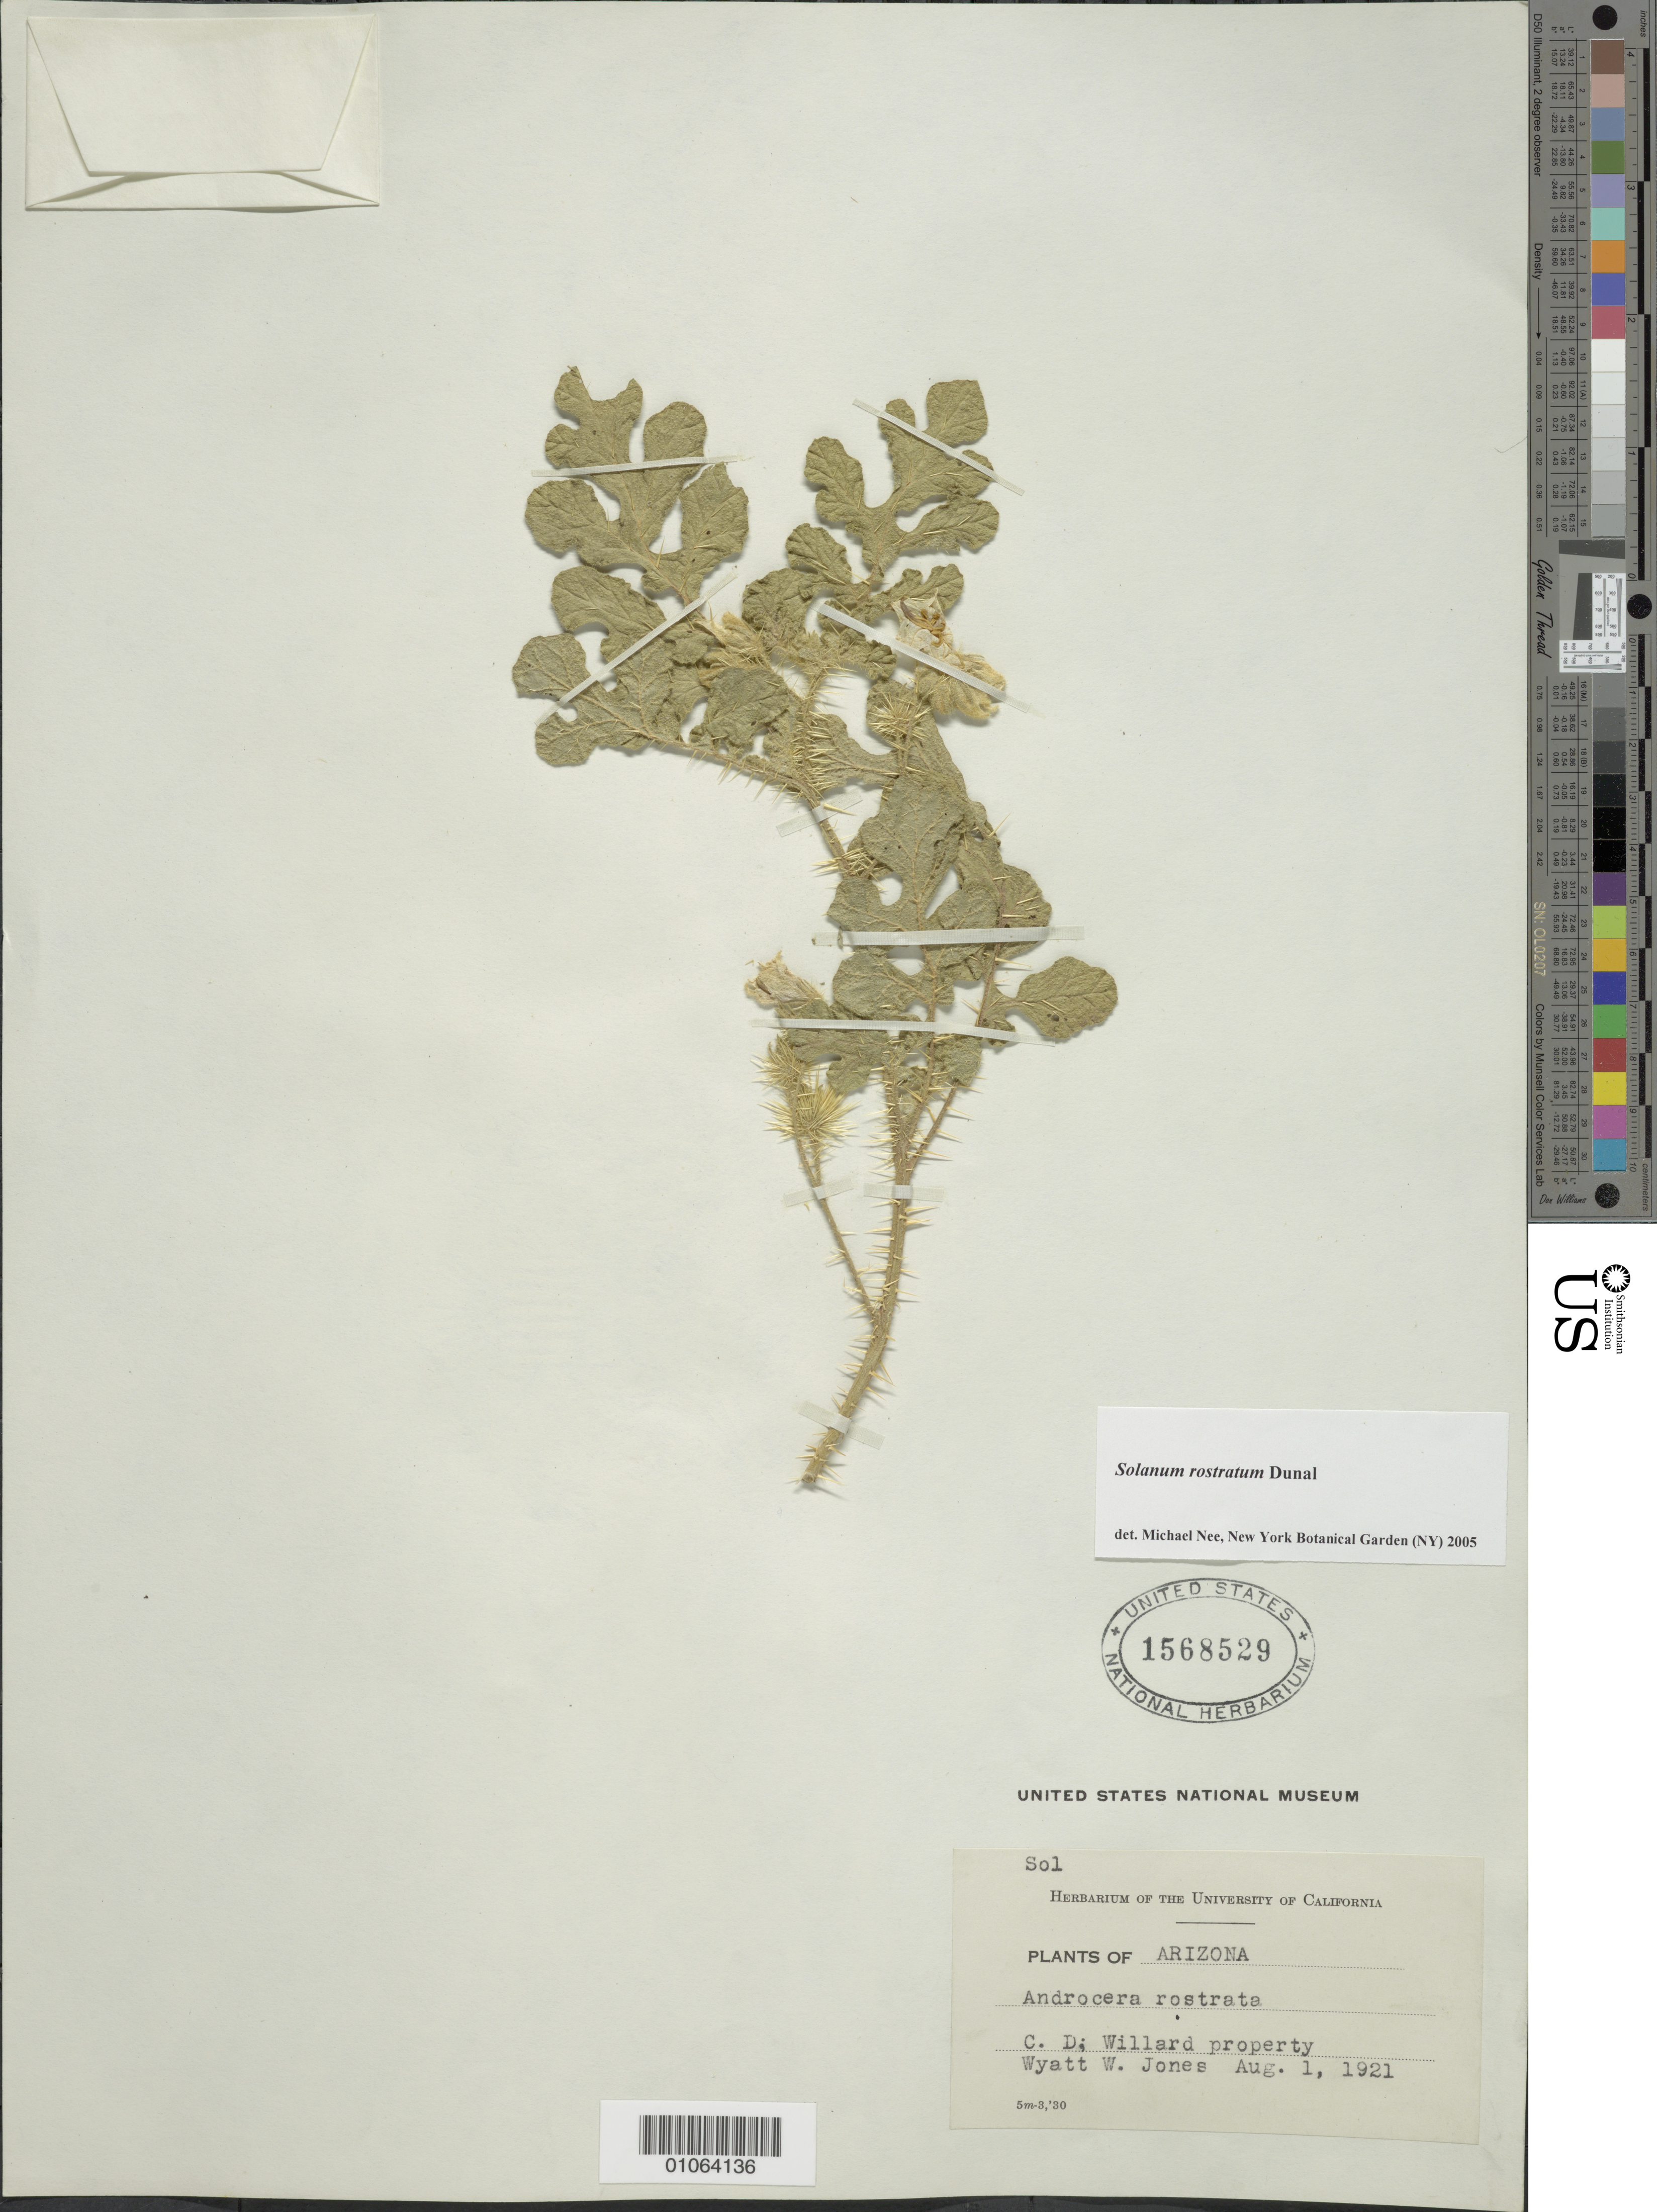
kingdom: Plantae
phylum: Tracheophyta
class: Magnoliopsida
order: Solanales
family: Solanaceae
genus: Solanum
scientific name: Solanum rostratum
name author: Dunal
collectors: W. W. Jones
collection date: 1921-08-01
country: United States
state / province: Arizona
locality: C. D; Willard property.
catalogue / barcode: US 1568529